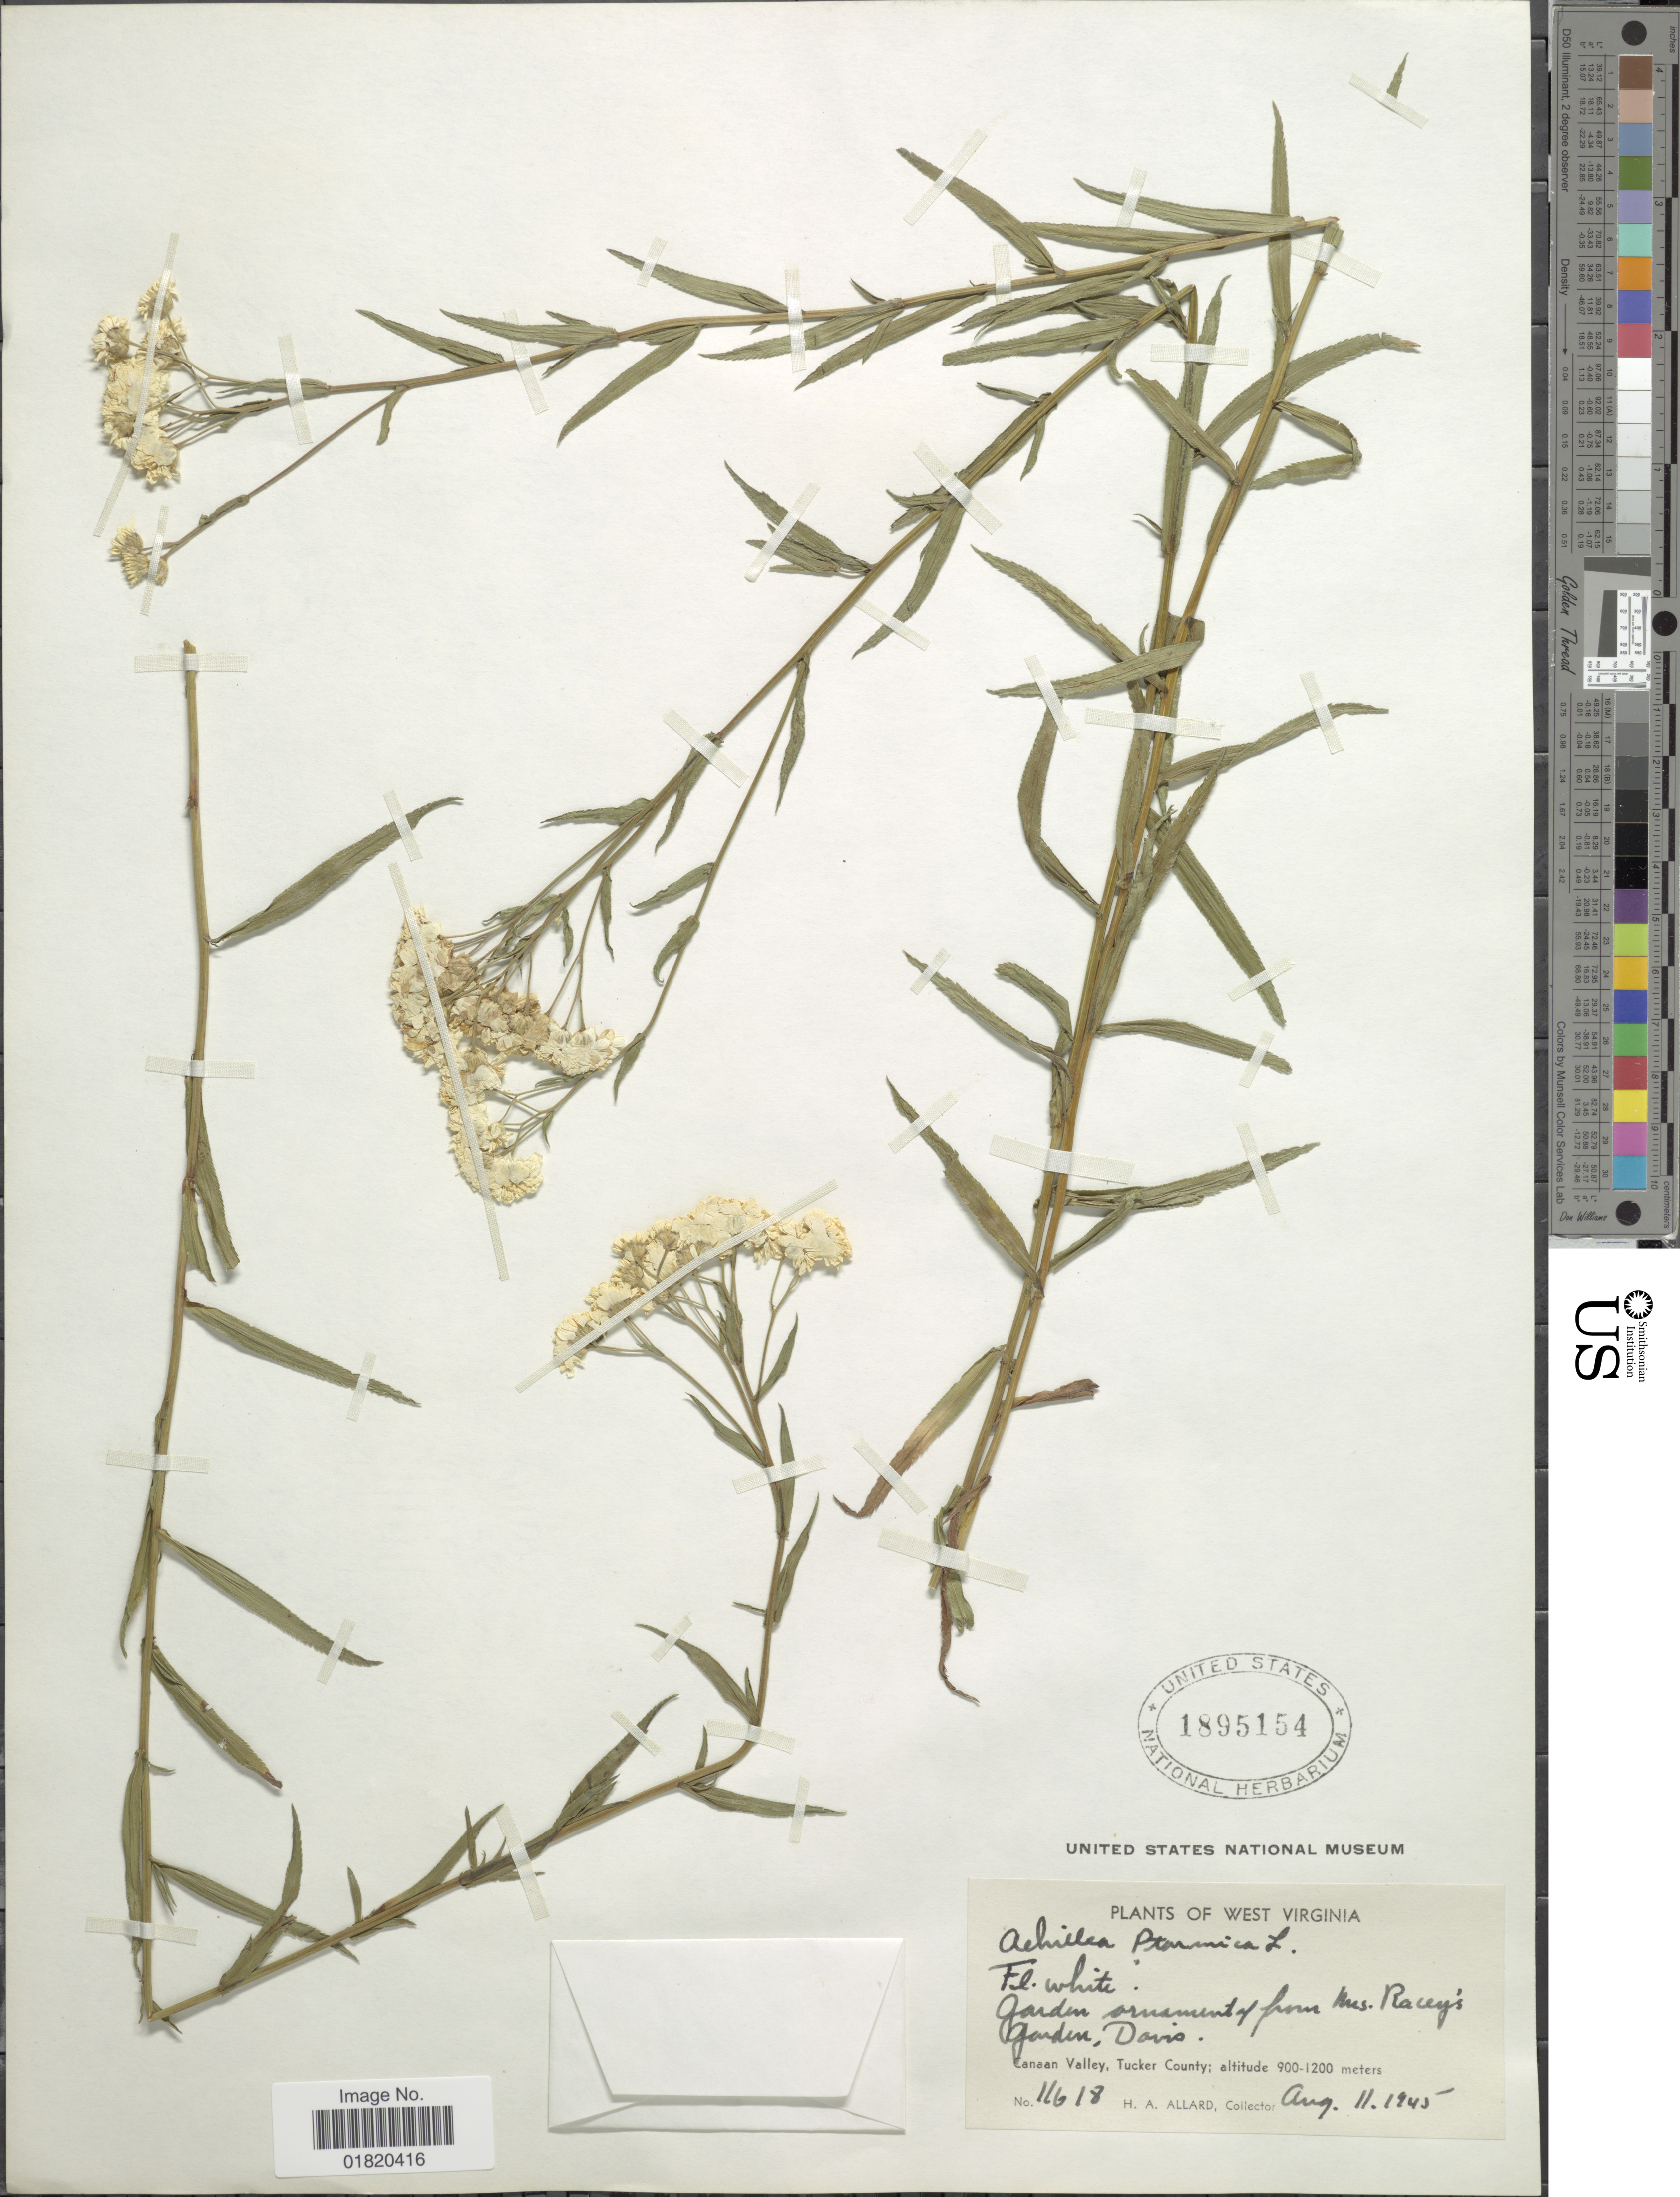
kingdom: Plantae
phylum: Tracheophyta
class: Magnoliopsida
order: Asterales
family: Asteraceae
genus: Achillea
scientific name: Achillea ptarmica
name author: L.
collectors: H. A. Allard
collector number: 11618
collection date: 1945-08-11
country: United States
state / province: West Virginia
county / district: Tucker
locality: Garden ornament from Mrs. Racey's Garden, Davis. Canaan Valley, Tucker County [unsure placement]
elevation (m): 900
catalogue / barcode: US 1895154